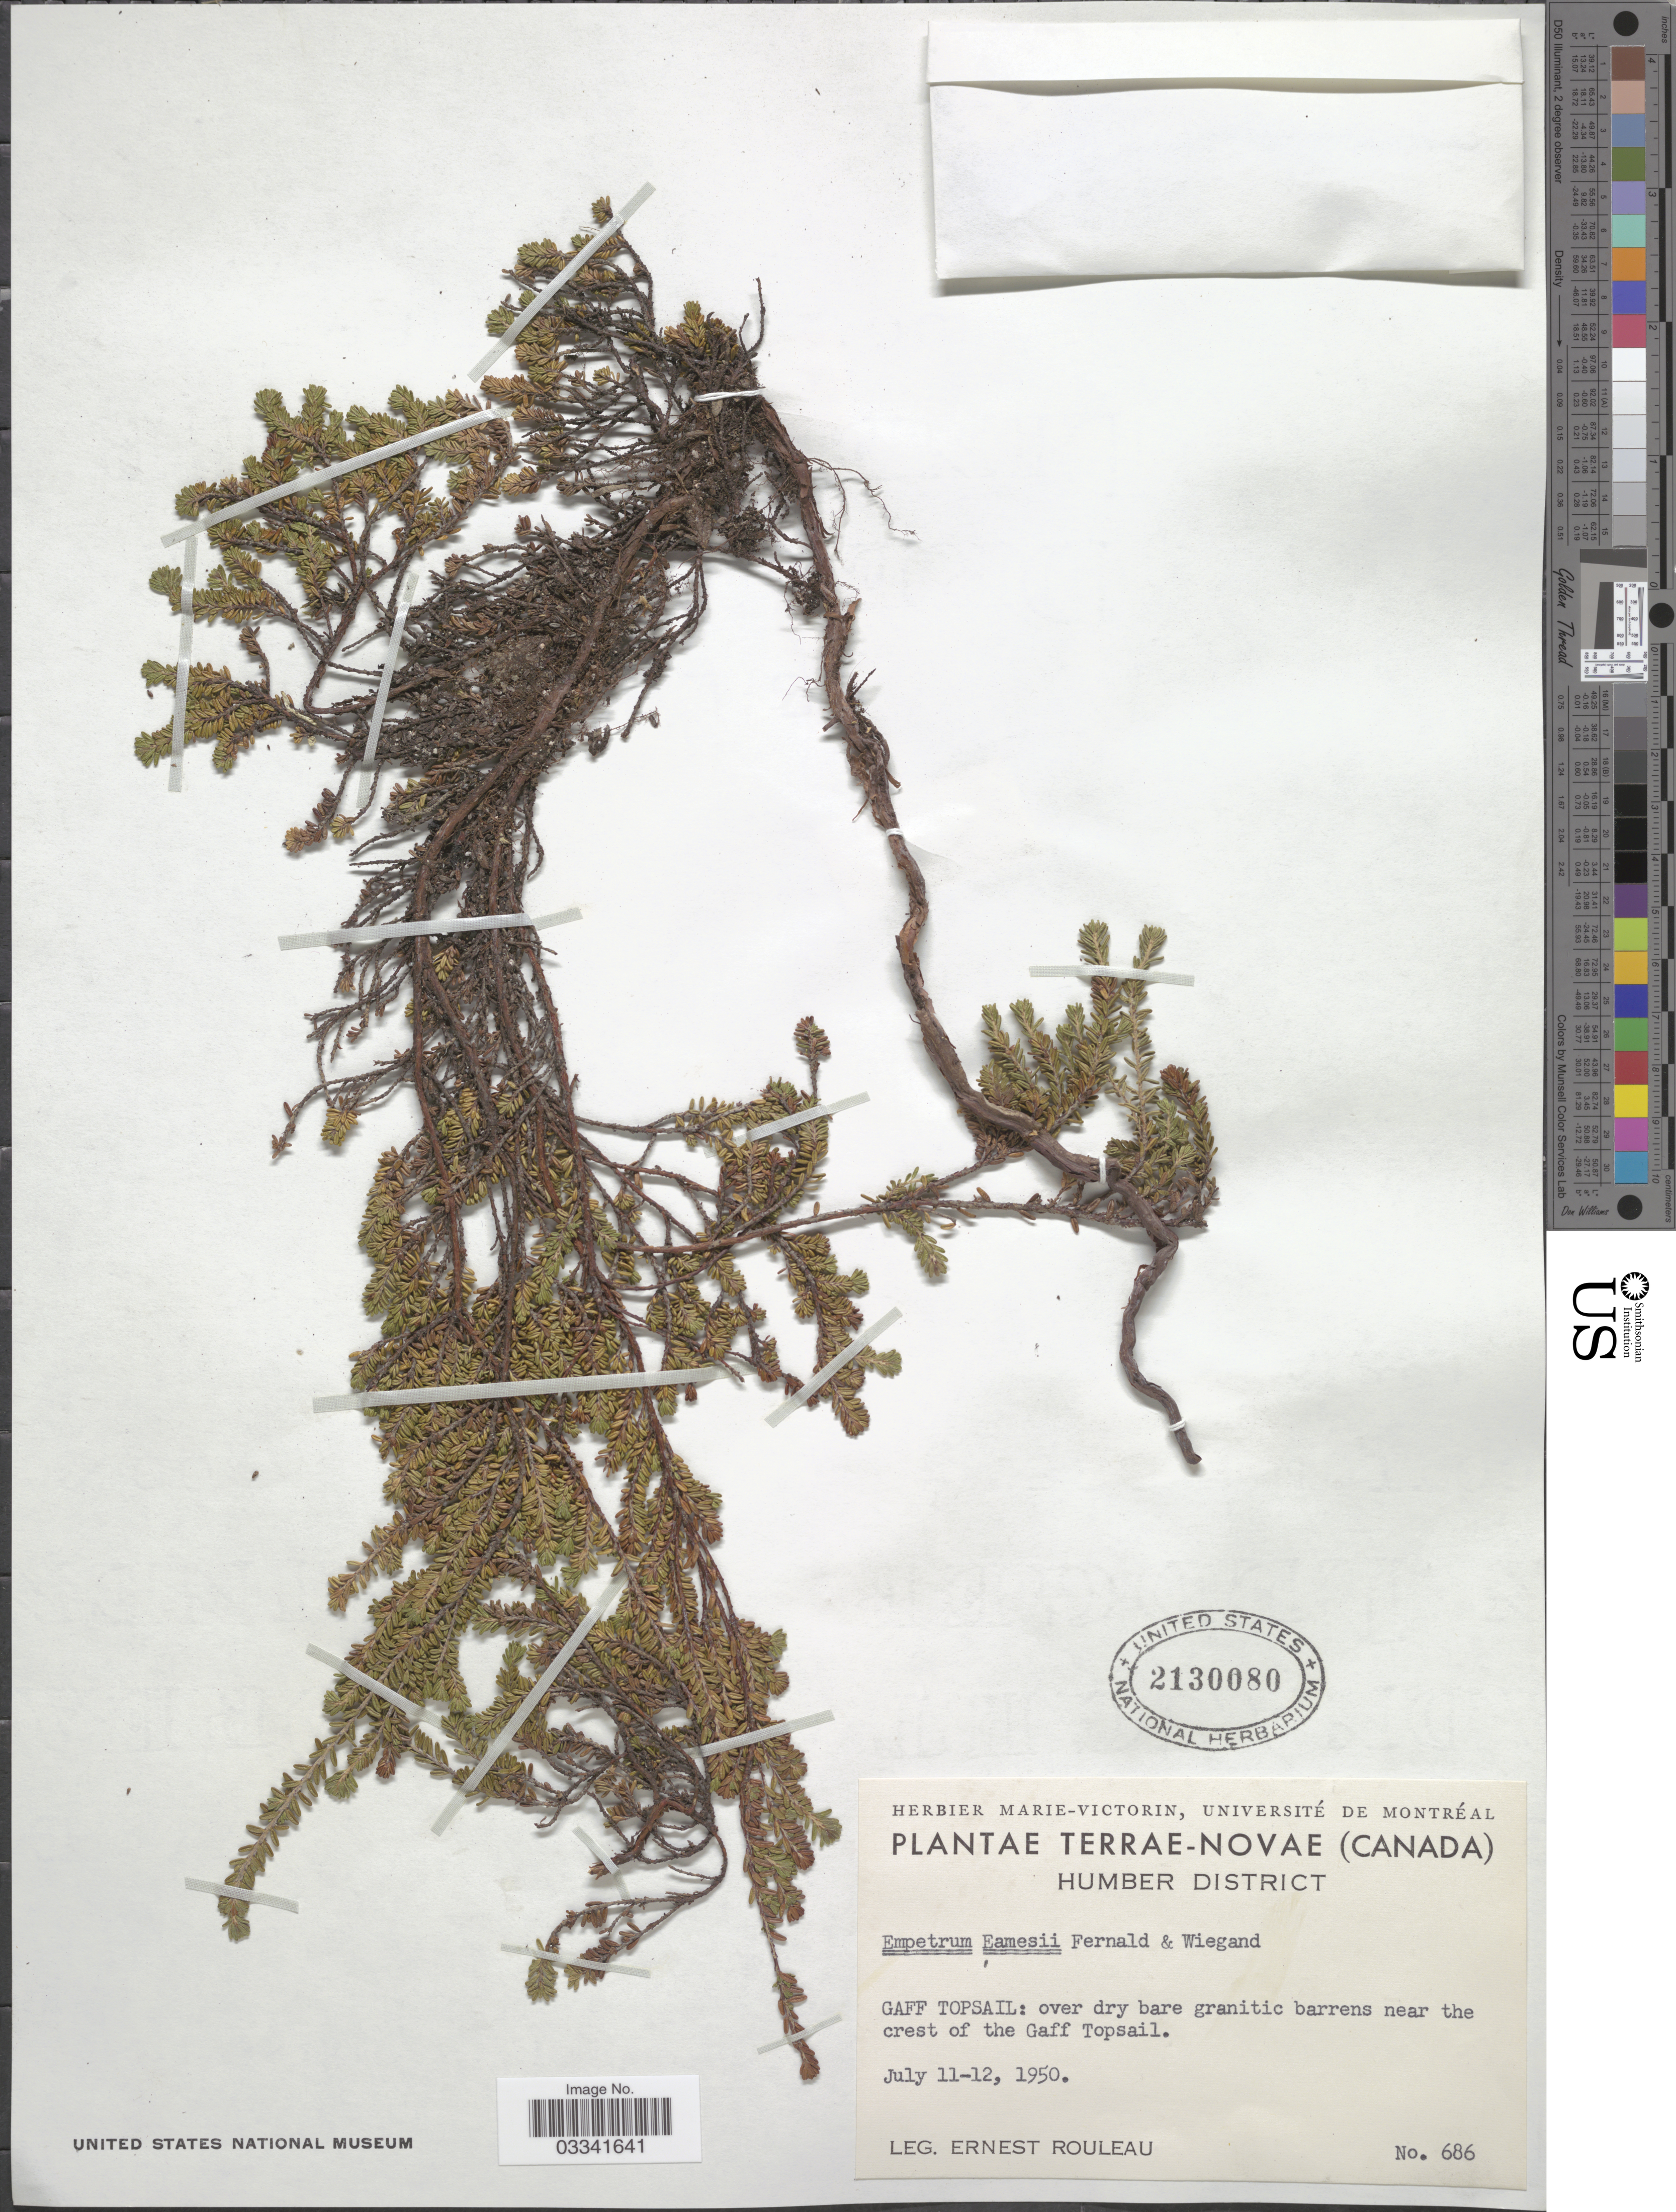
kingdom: Plantae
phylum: Tracheophyta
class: Magnoliopsida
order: Ericales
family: Ericaceae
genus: Empetrum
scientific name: Empetrum eamesii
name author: Fernald & Wiegand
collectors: E. Rouleau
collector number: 686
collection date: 1950-07-11/1950-07-12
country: Canada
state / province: Newfoundland and Labrador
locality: Terrae - Novae. Humber District. Gaff Topsail: over dry bare granitic barrens near the crest of the Gaff Topsail.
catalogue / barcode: US 2130080